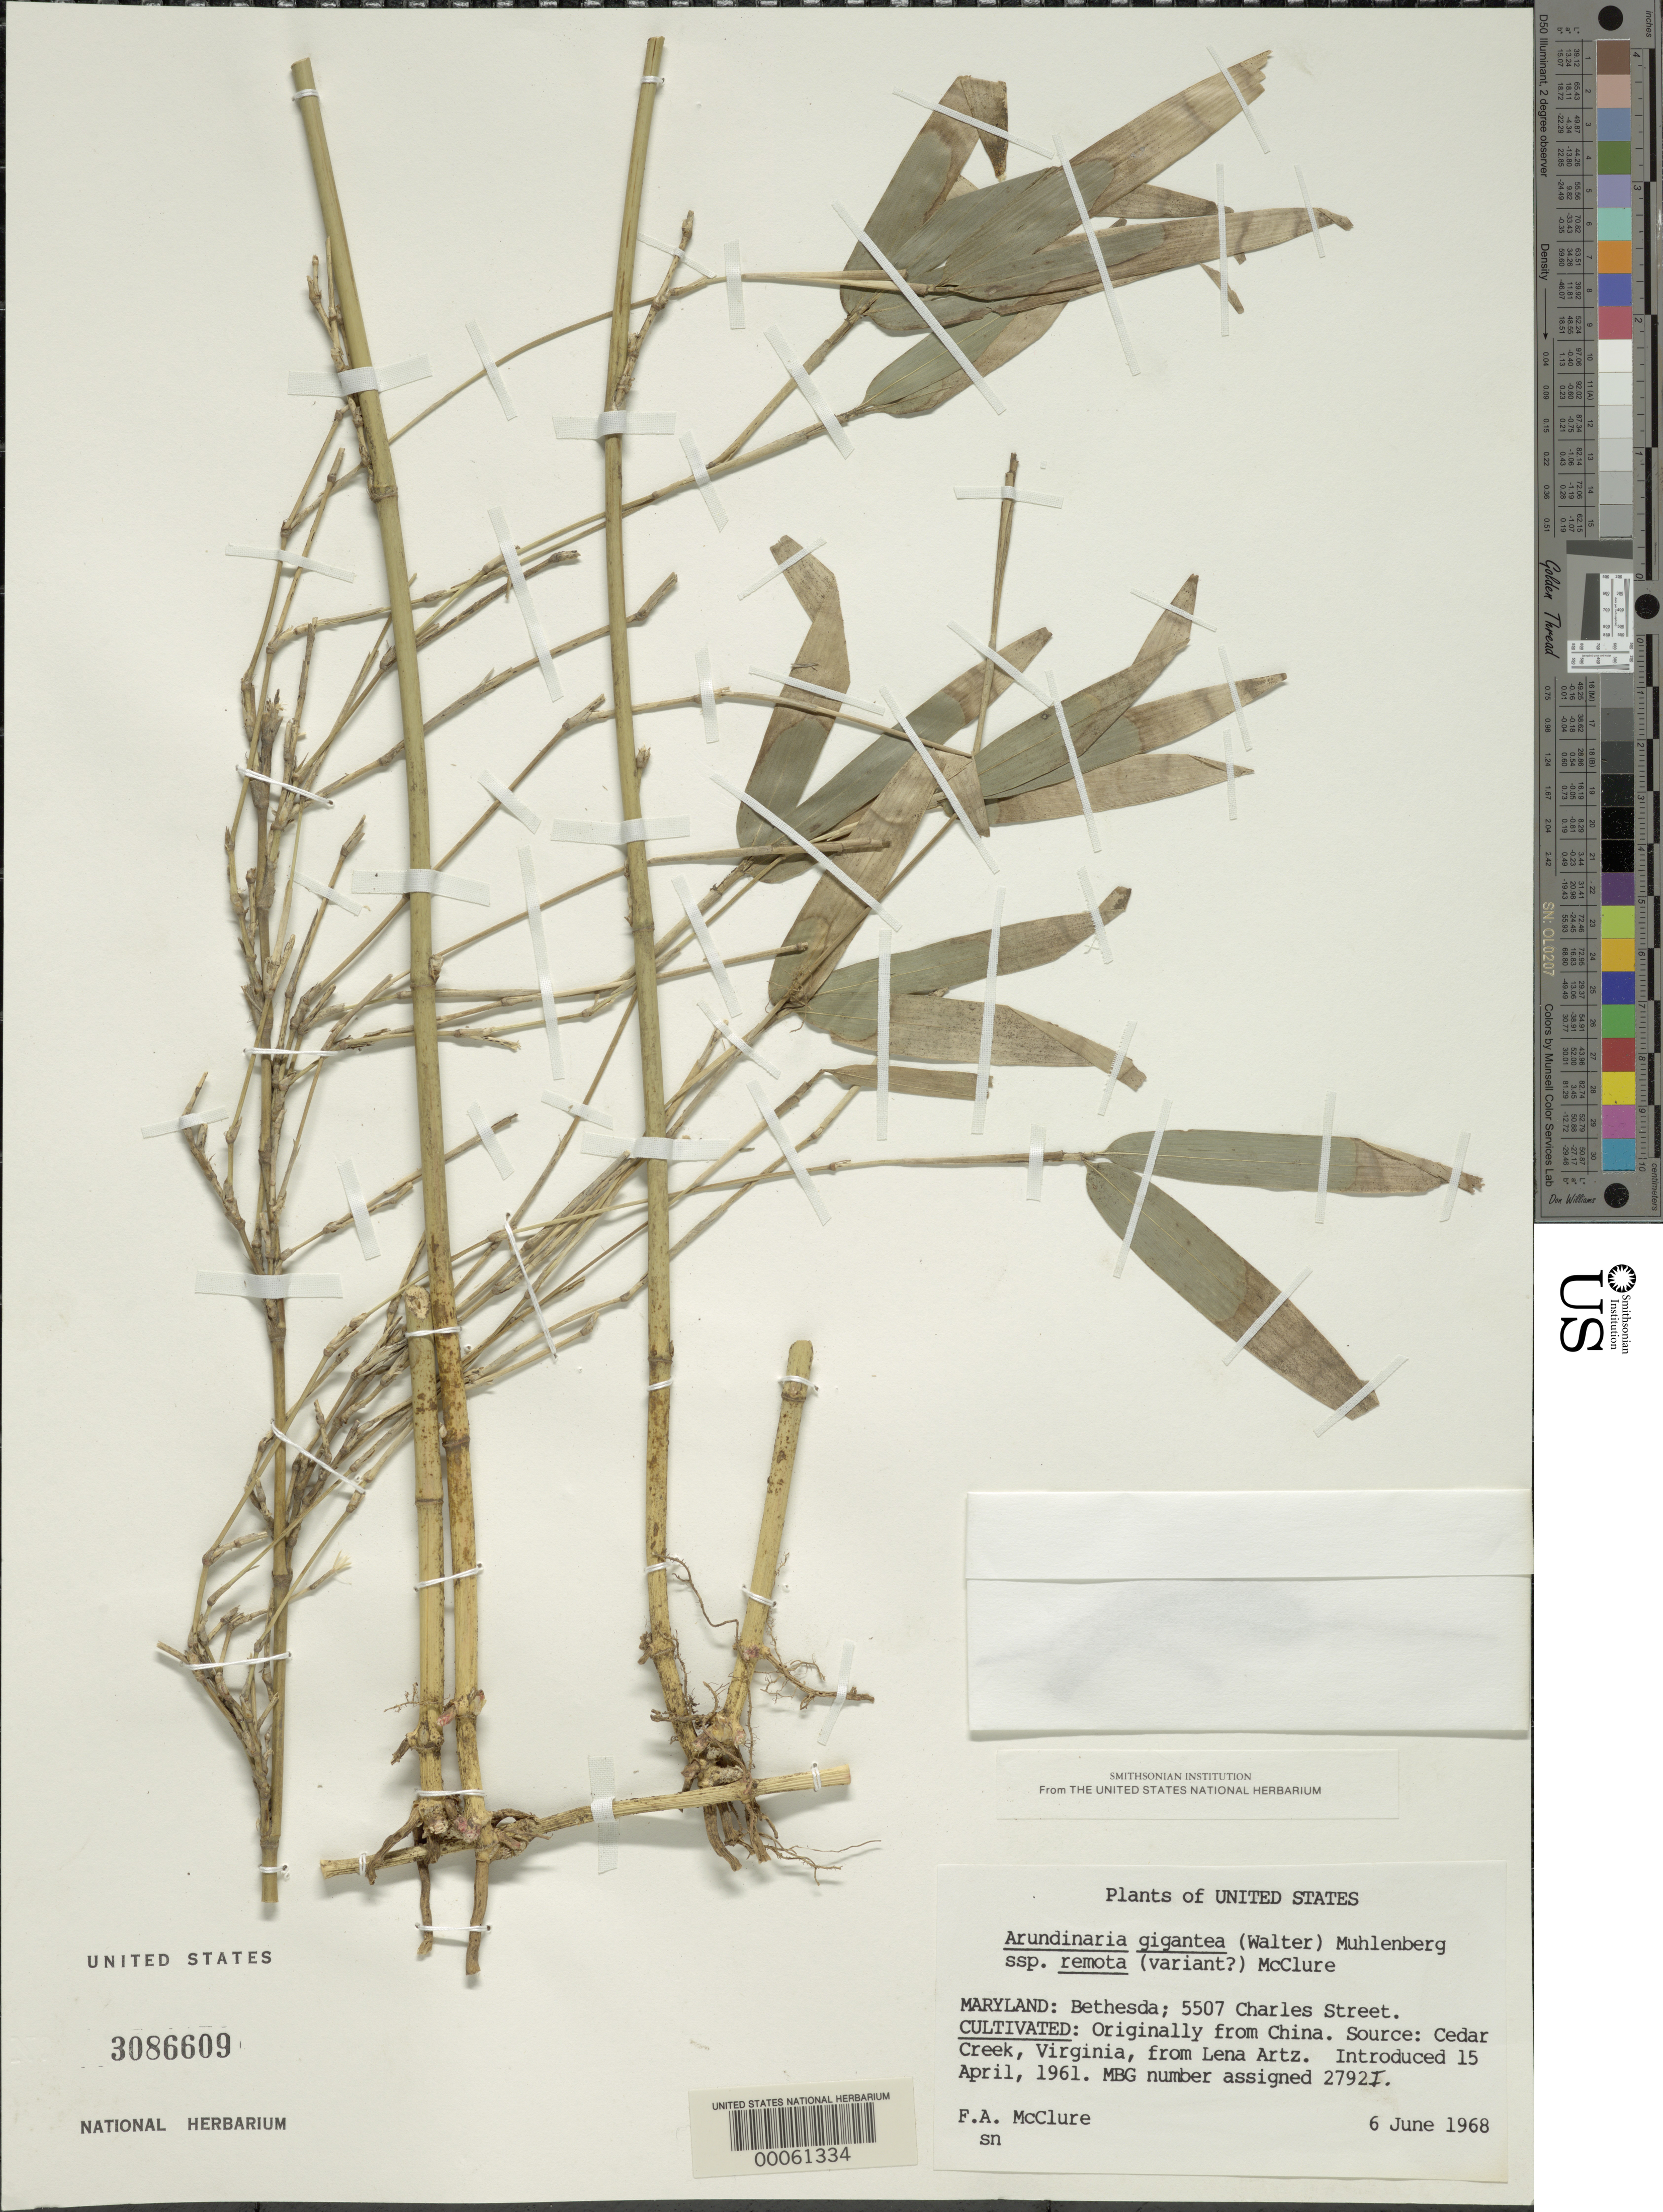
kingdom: Plantae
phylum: Tracheophyta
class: Liliopsida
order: Poales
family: Poaceae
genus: Arundinaria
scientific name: Arundinaria gigantea subsp. remota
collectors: F. A. McClure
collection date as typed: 06 Jun 1968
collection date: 1968-06-06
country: United States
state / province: Maryland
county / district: Montgomery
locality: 5507 Charles Street, Bethesda (McClure's garden)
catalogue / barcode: US 3086609